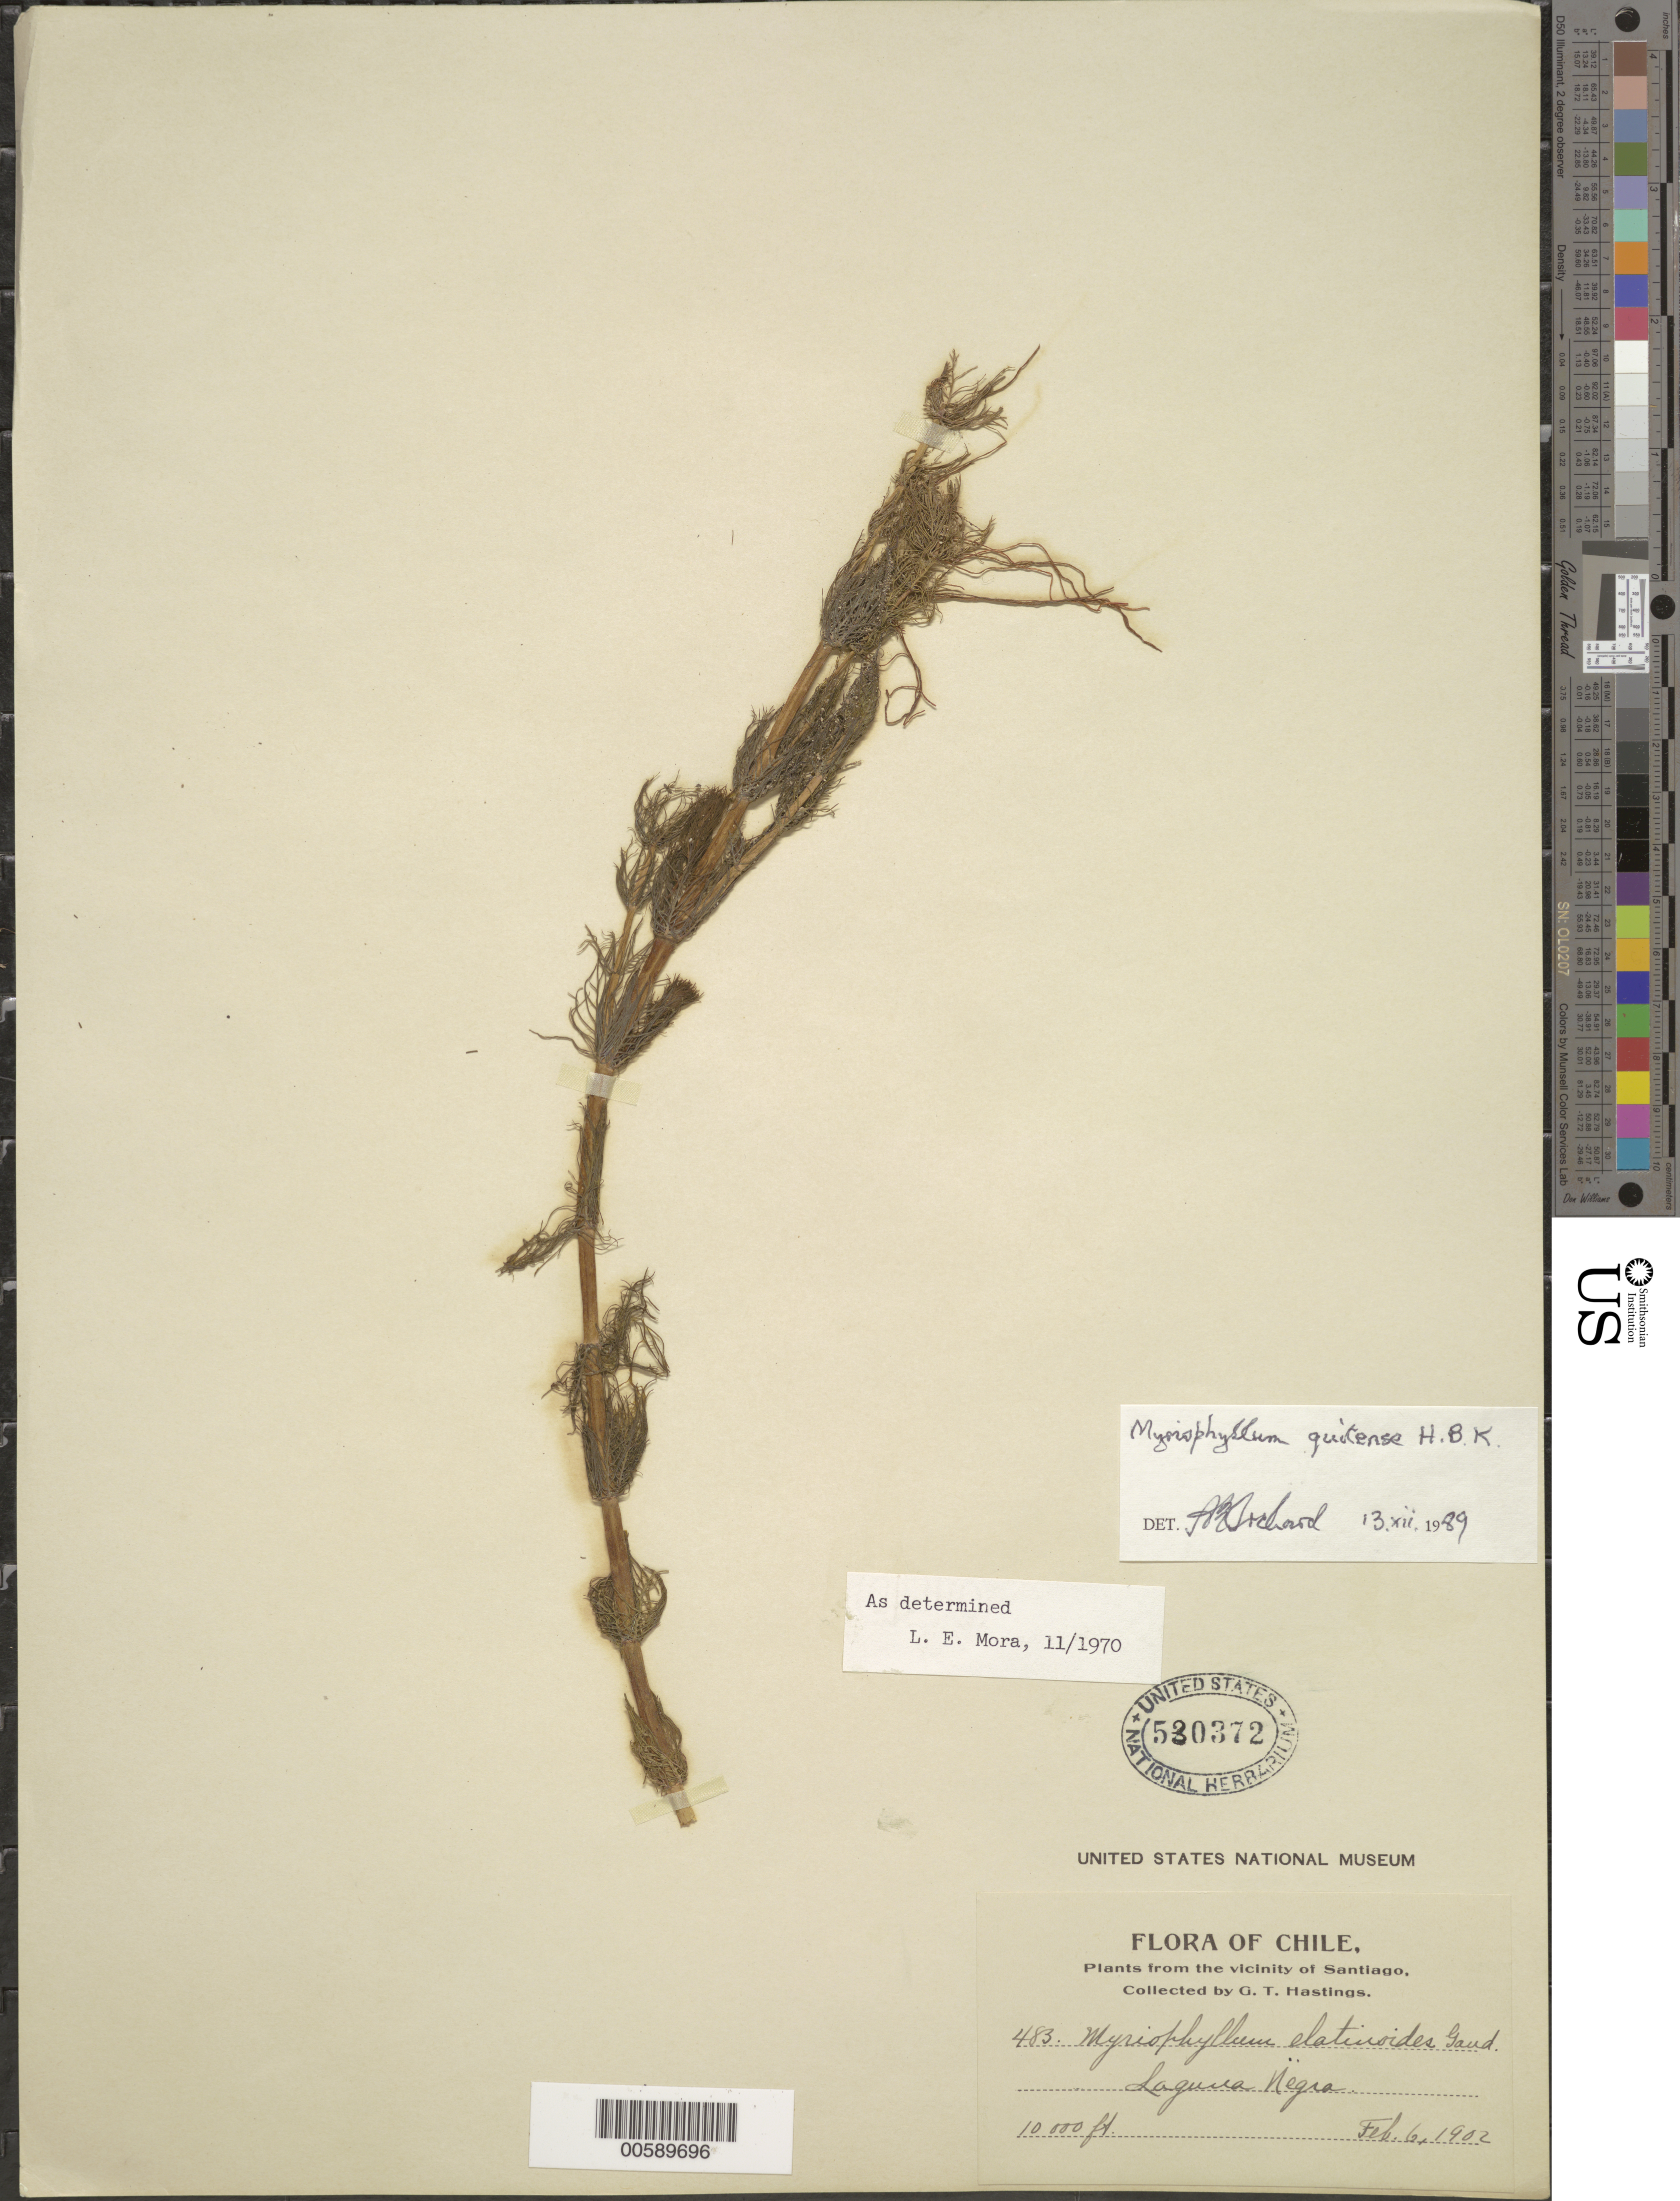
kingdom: Plantae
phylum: Tracheophyta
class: Magnoliopsida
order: Saxifragales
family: Haloragaceae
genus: Myriophyllum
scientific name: Myriophyllum quitense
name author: Kunth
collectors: G. Hastings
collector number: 483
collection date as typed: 06 Feb 1902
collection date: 1902-02-06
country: Chile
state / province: Región Metropolitana (RM)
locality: Laguna Negra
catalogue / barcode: US 530372